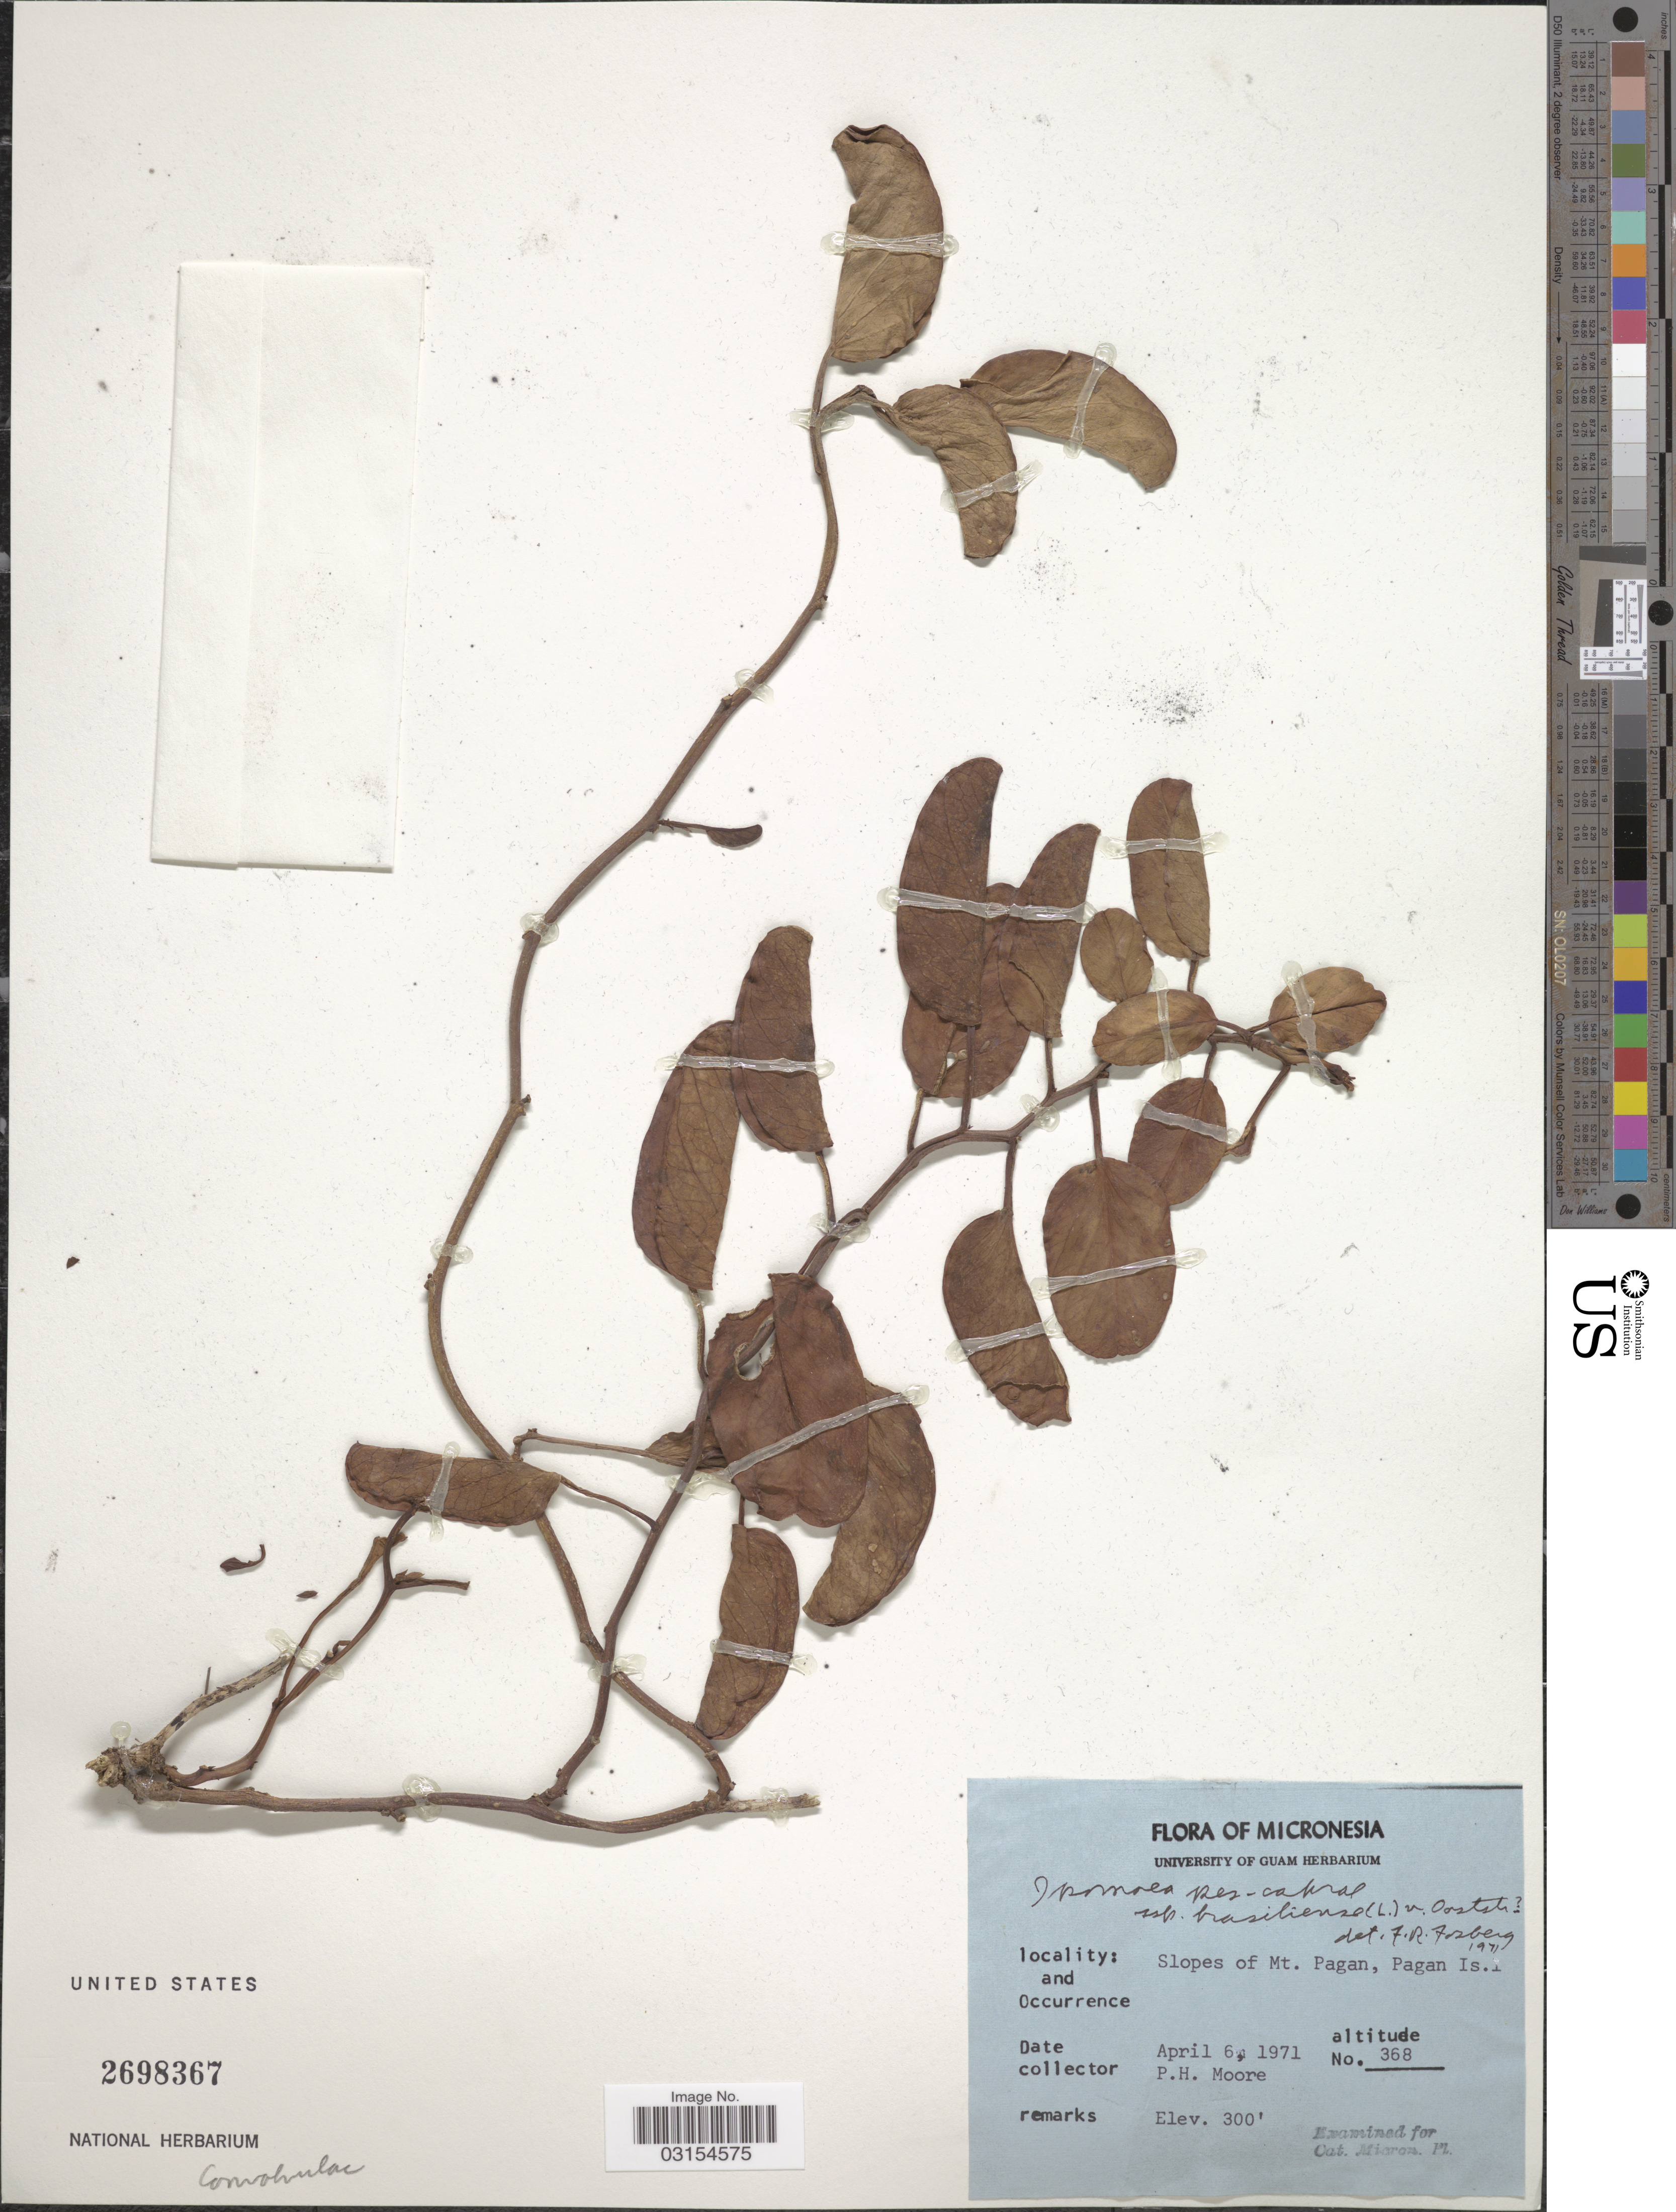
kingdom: Plantae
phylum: Tracheophyta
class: Magnoliopsida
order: Solanales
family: Convolvulaceae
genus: Ipomoea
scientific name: Ipomoea pes-caprae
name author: (L.) R. Br.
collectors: P. H. Moore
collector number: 368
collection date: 1971-04-06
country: Northern Mariana Islands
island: Pagan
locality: Slopes of Mt. Pagan, Pagan Is.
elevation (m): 91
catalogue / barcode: US 2698367